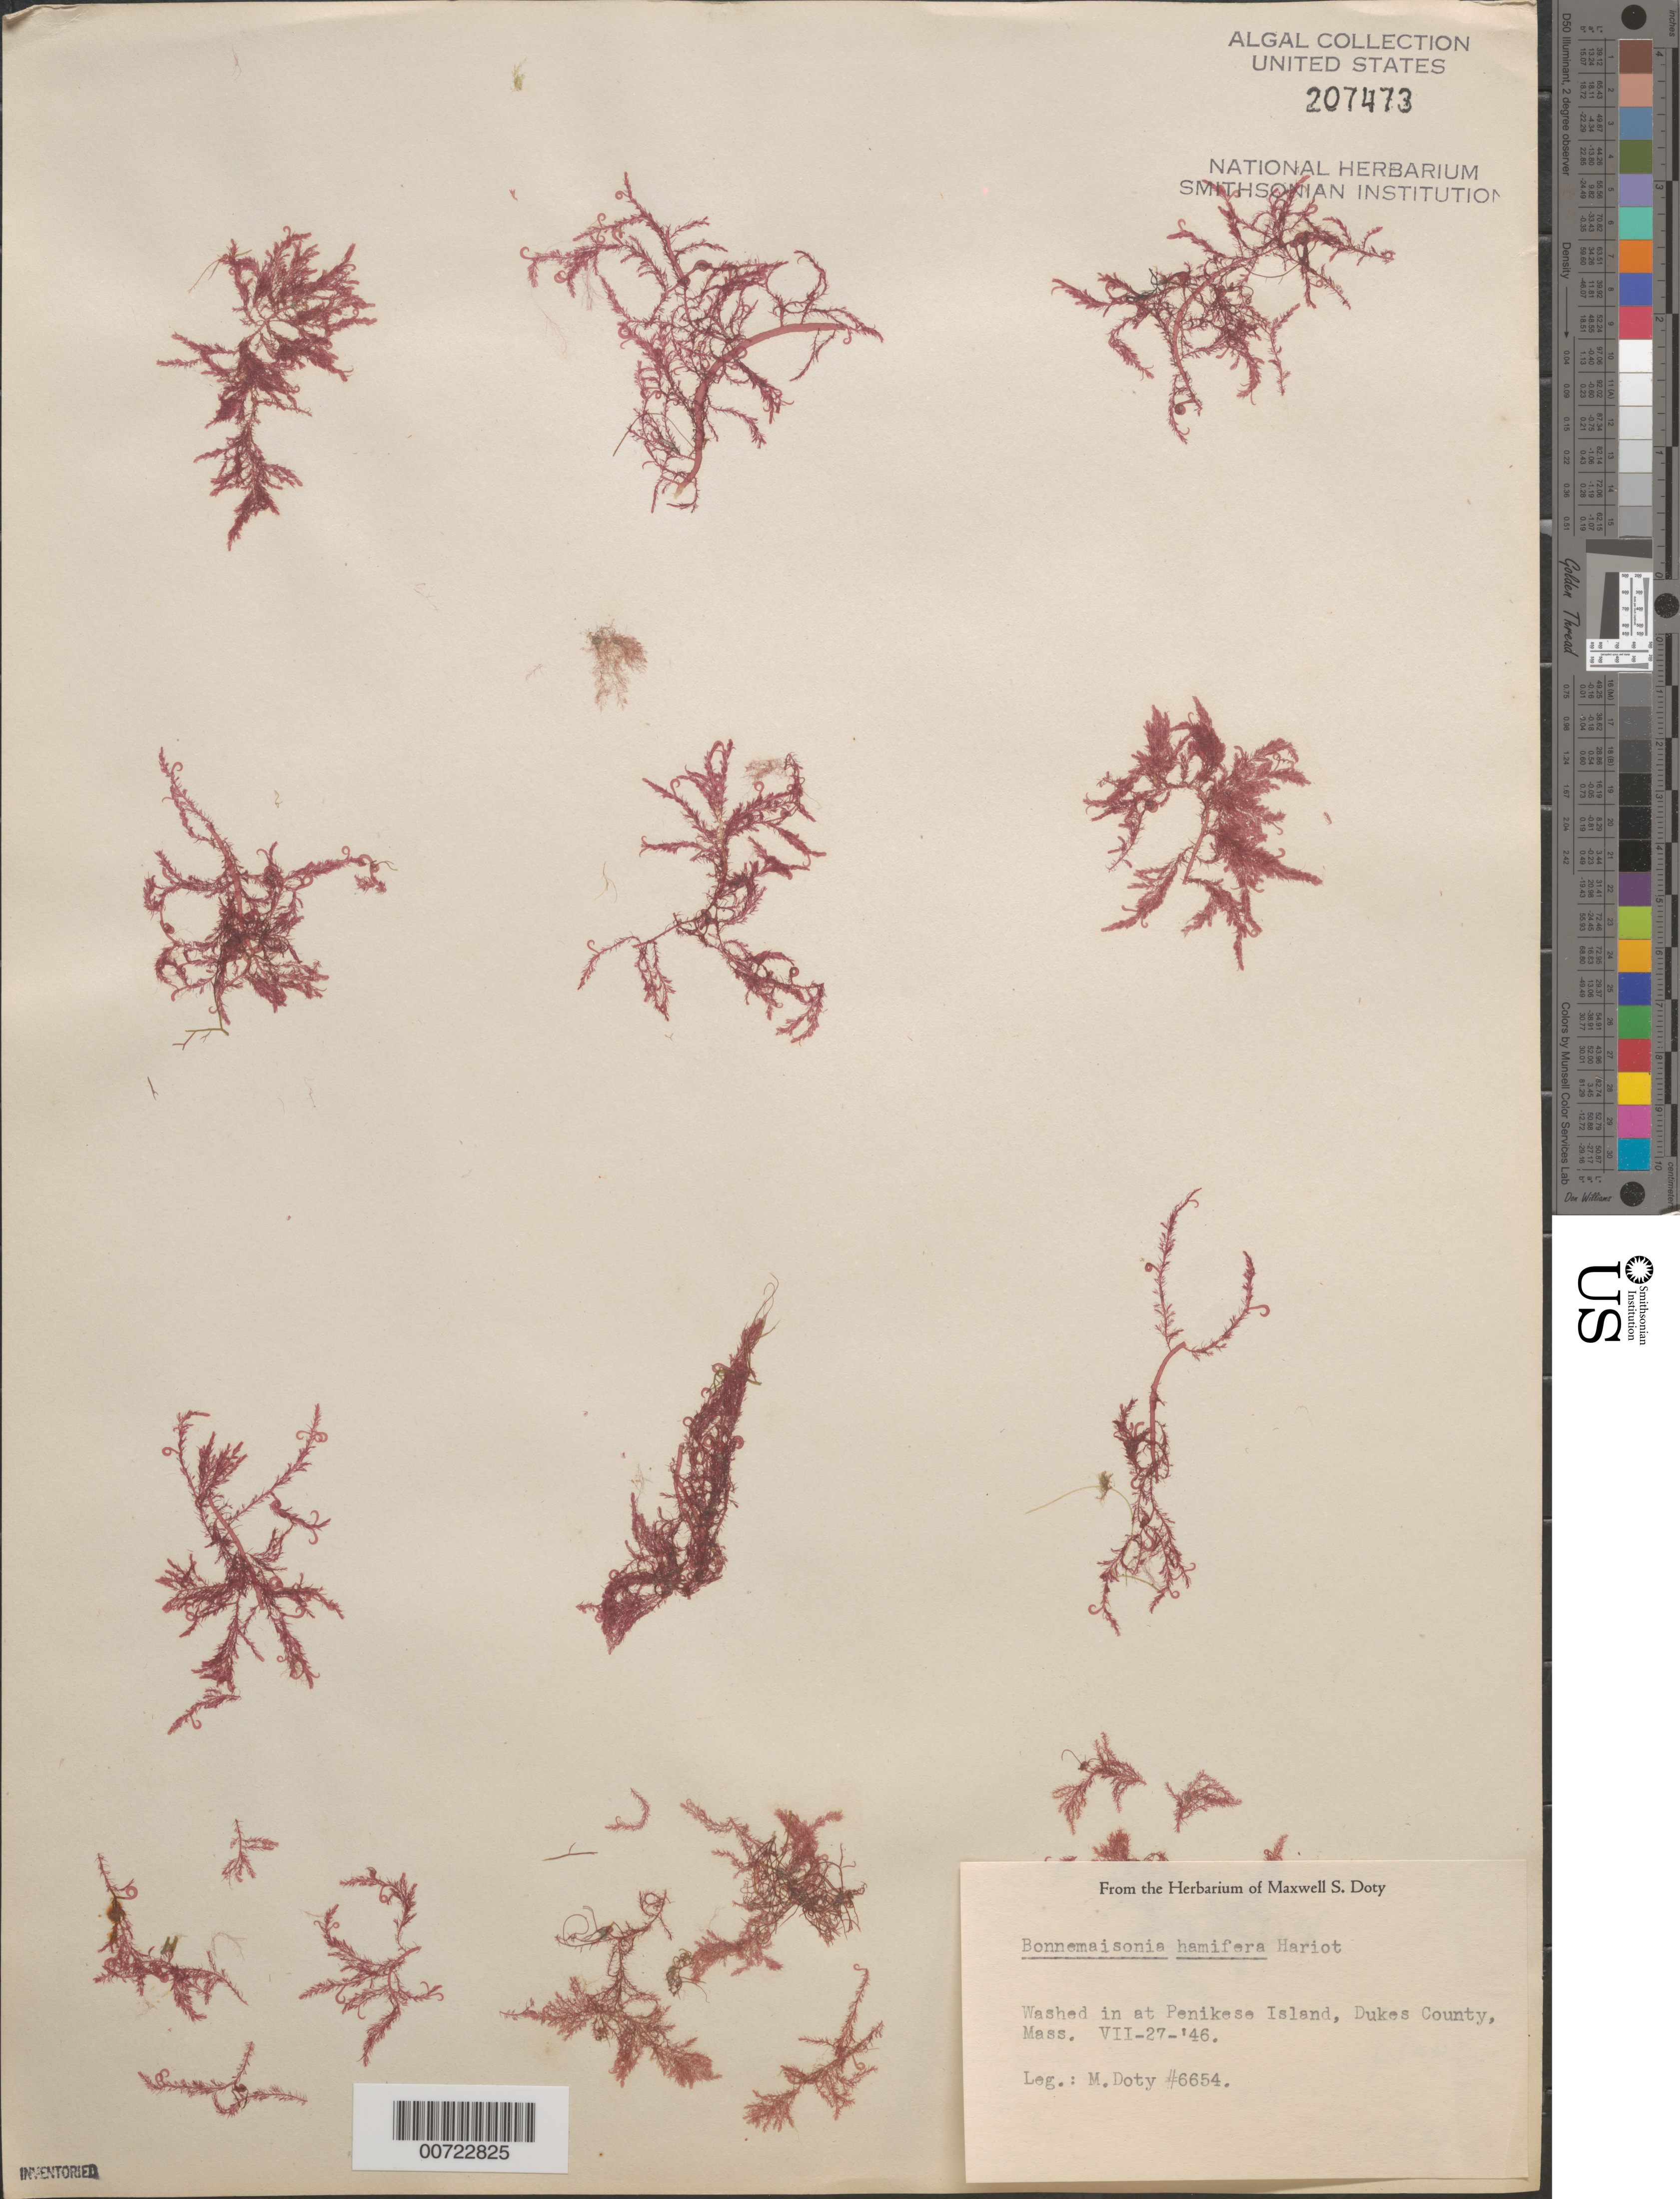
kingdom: Plantae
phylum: Rhodophyta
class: Florideophyceae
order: Bonnemaisoniales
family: Bonnemaisoniaceae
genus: Bonnemaisonia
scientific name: Bonnemaisonia hamifera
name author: P. Hariot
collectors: M. S. Doty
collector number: MSD 6654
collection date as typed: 27 Jul 1946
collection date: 1946-07-27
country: United States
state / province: Massachusetts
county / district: Dukes County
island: Penikese Island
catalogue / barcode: US 207473